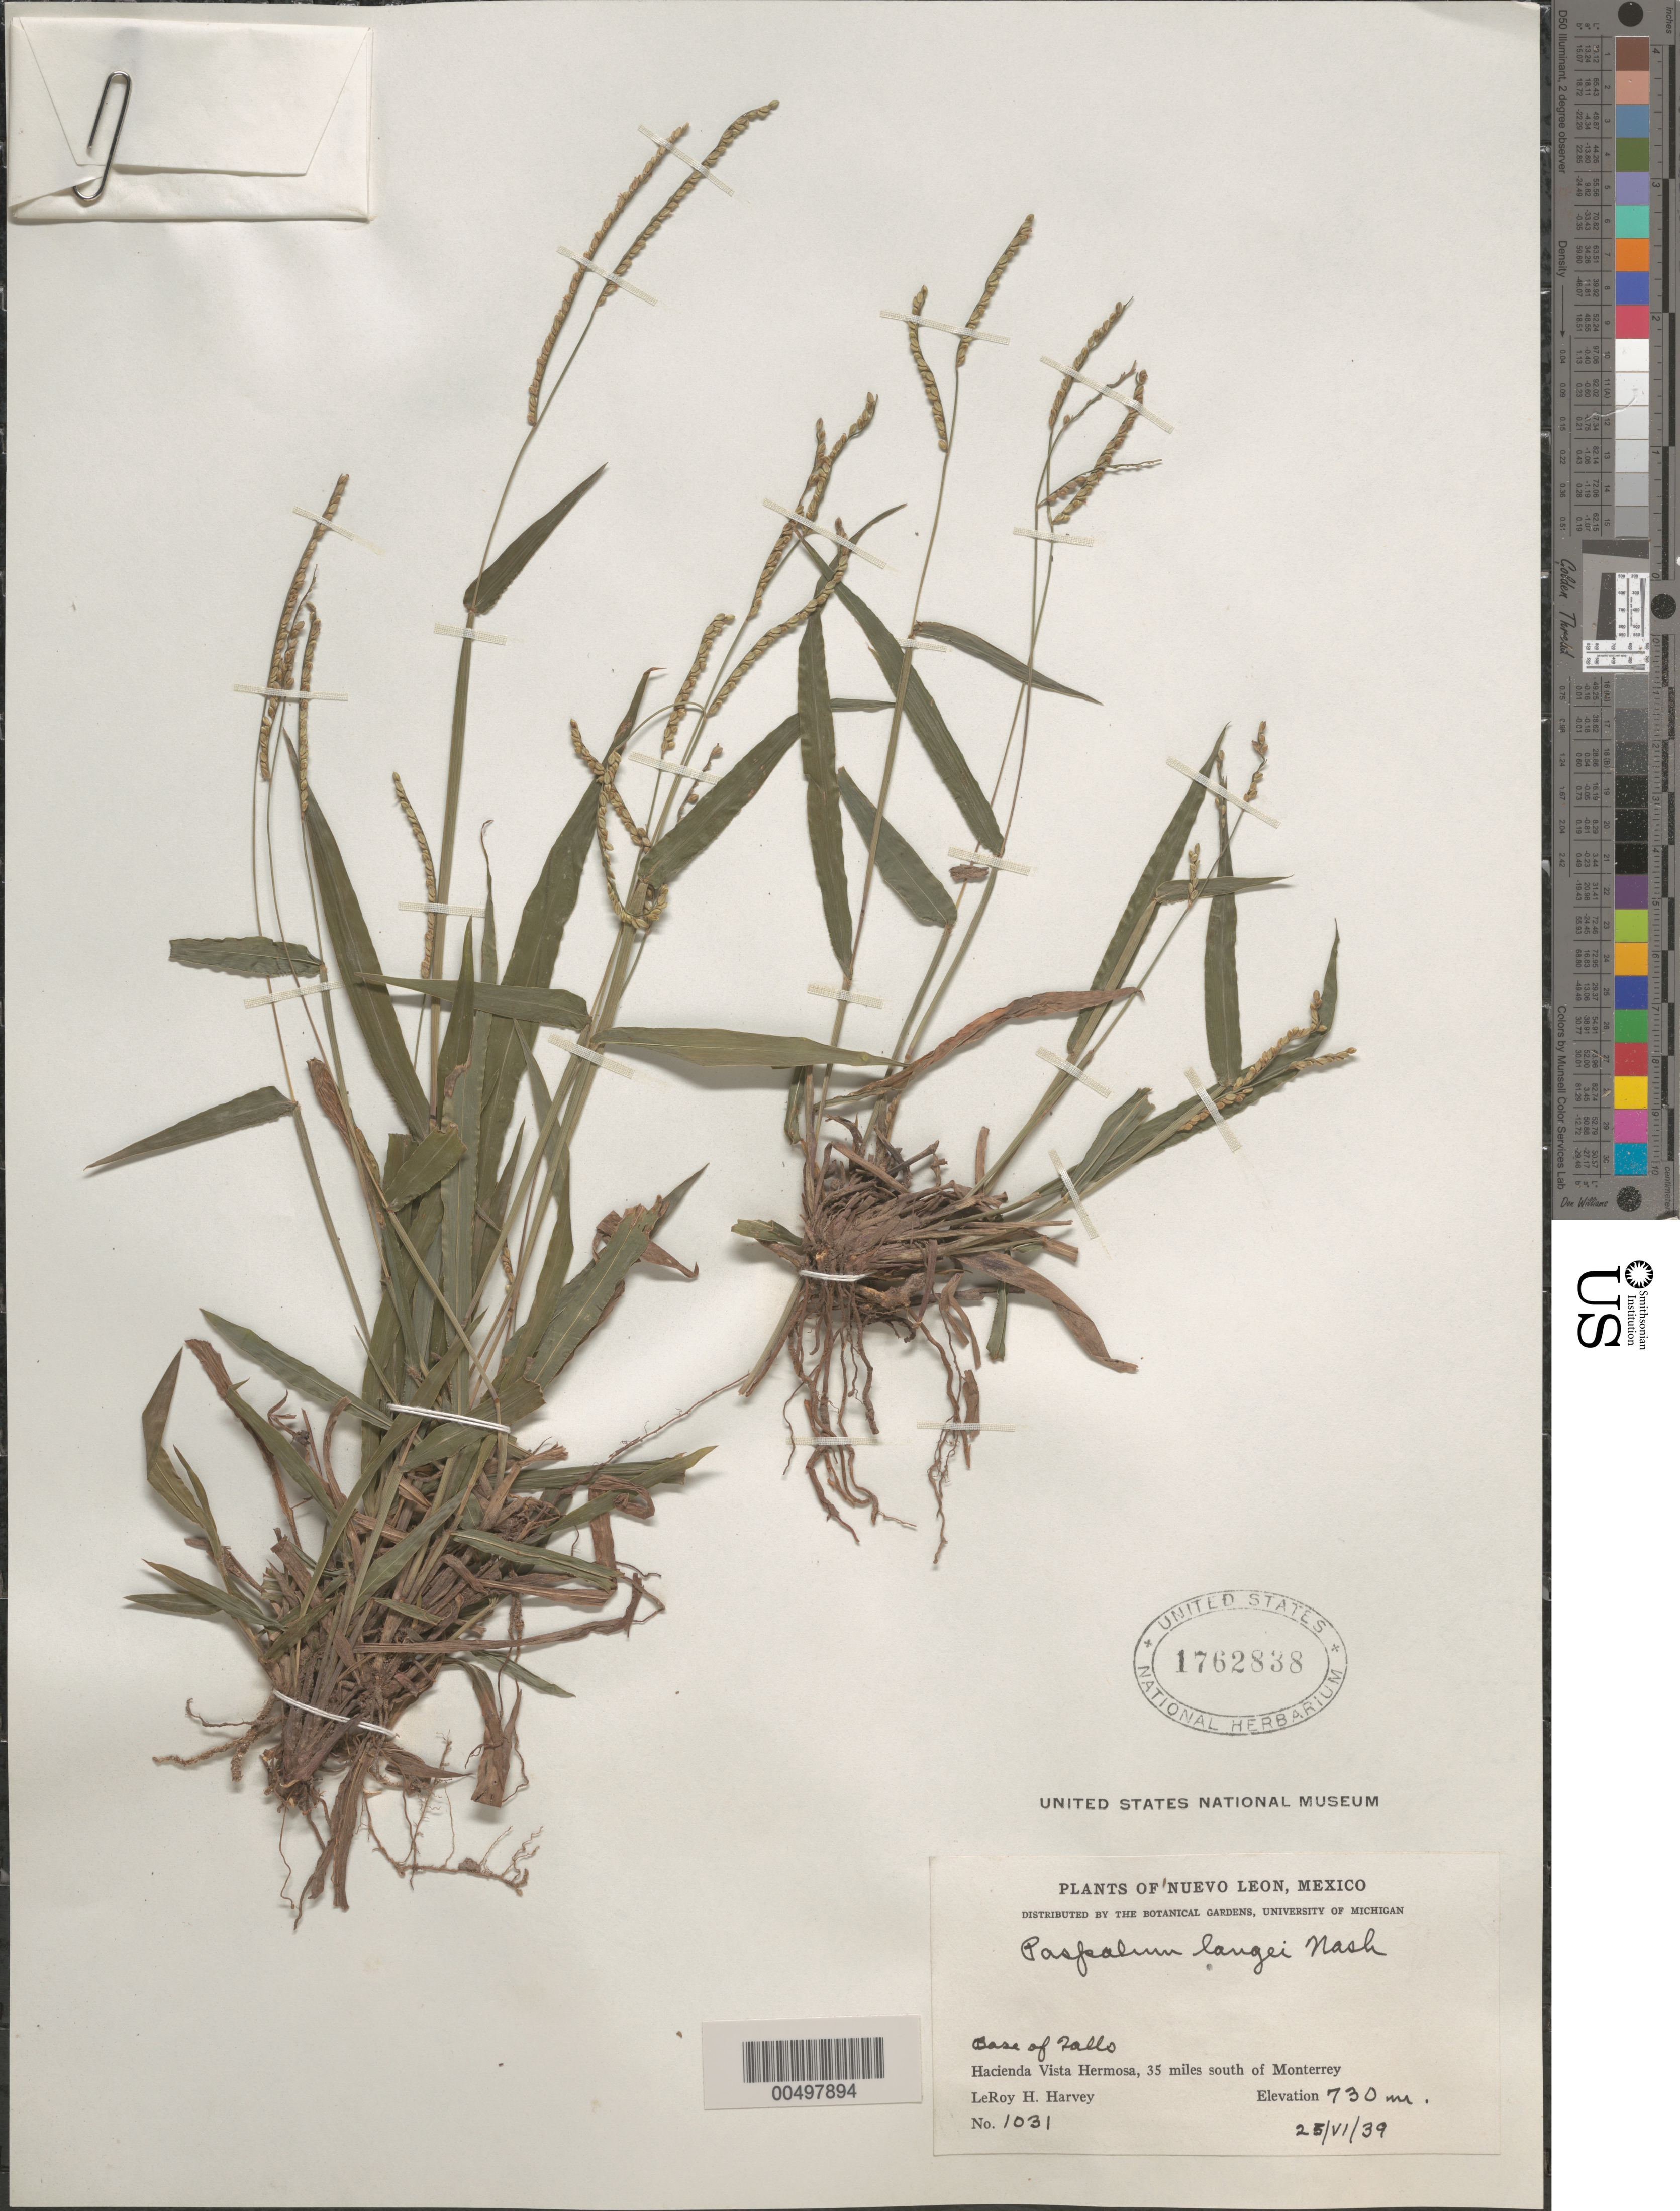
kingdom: Plantae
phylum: Tracheophyta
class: Liliopsida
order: Poales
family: Poaceae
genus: Paspalum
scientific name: Paspalum langei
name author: (E. Fourn.) Nash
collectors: L. H. Harvey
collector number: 1031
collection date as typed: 25 Jun 1939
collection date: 1939-06-25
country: Mexico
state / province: Nuevo León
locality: Base of Falls, Hacienda Vista Hermosa, 35 mi S of Monterrey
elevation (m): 730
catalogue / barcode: US 1762838